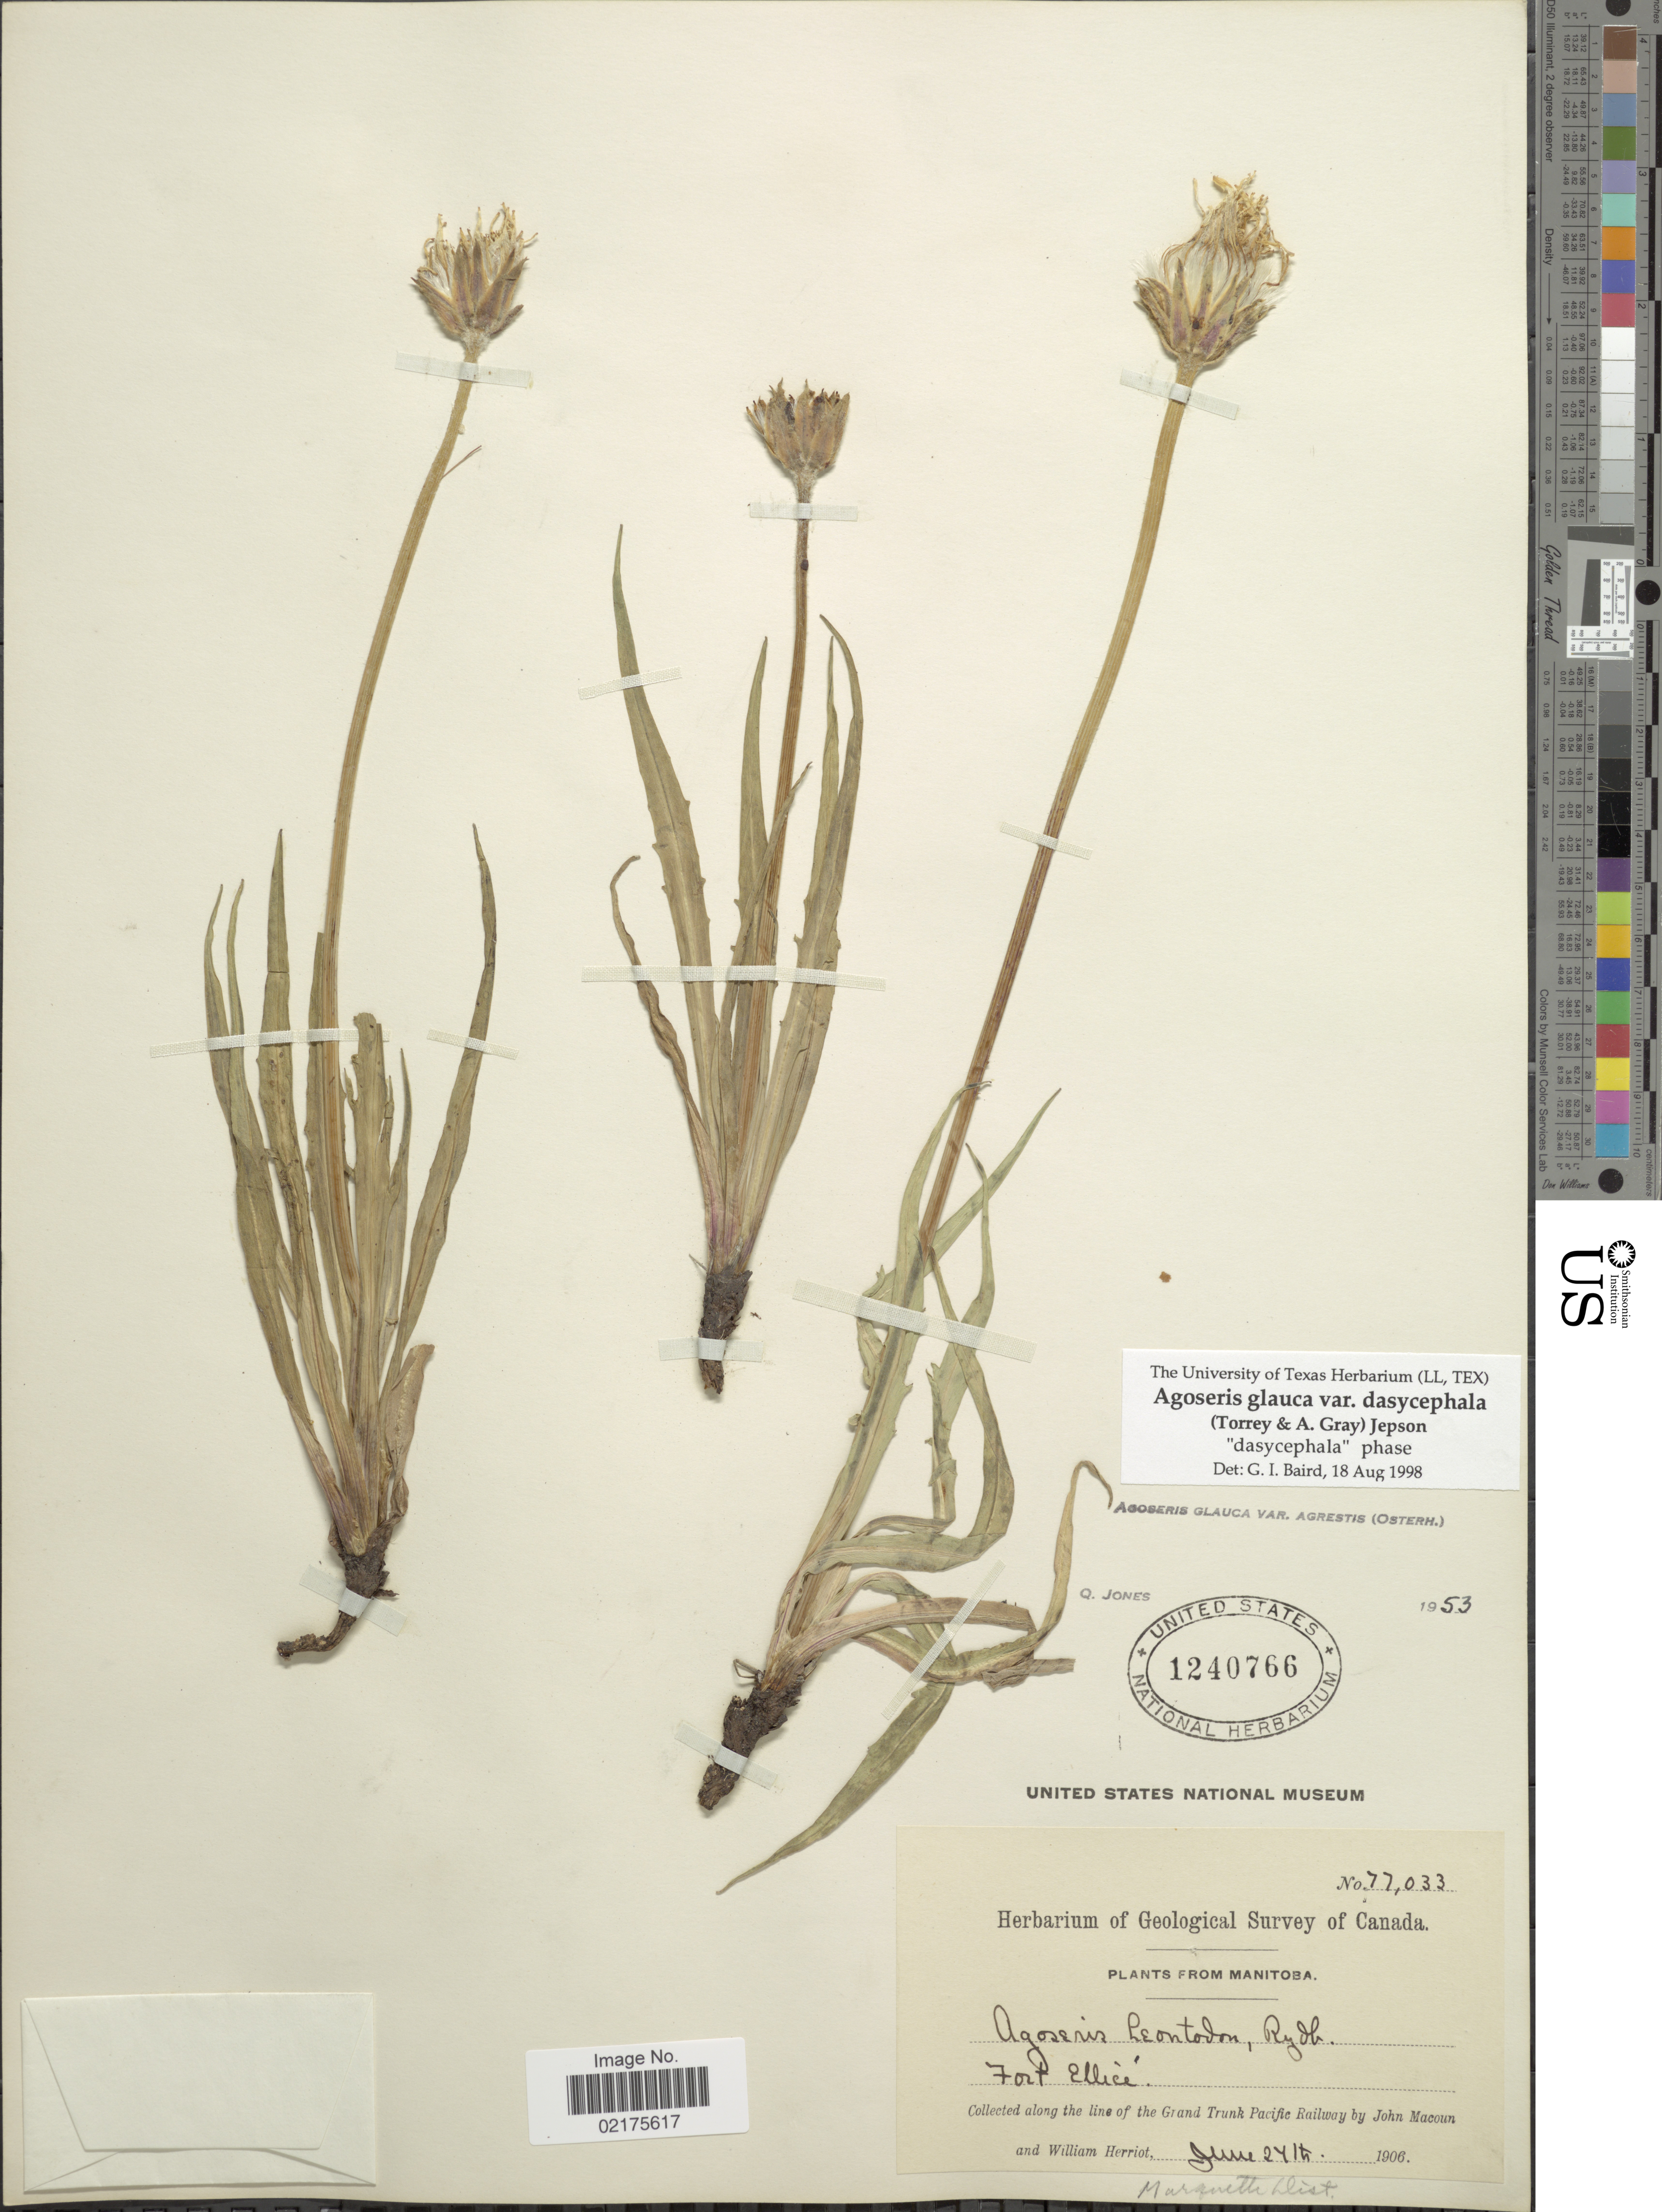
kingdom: Plantae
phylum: Tracheophyta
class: Magnoliopsida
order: Asterales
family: Asteraceae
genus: Agoseris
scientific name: Agoseris glauca var. dasycephala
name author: (Torr. & A. Gray) Jeps.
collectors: J. Macoun & W. Herriot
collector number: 77033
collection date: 1906-06-27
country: Canada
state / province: Manitoba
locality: Fort Ellice, along the line of the Grand Trunk Pacific Railway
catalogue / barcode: US 1240766